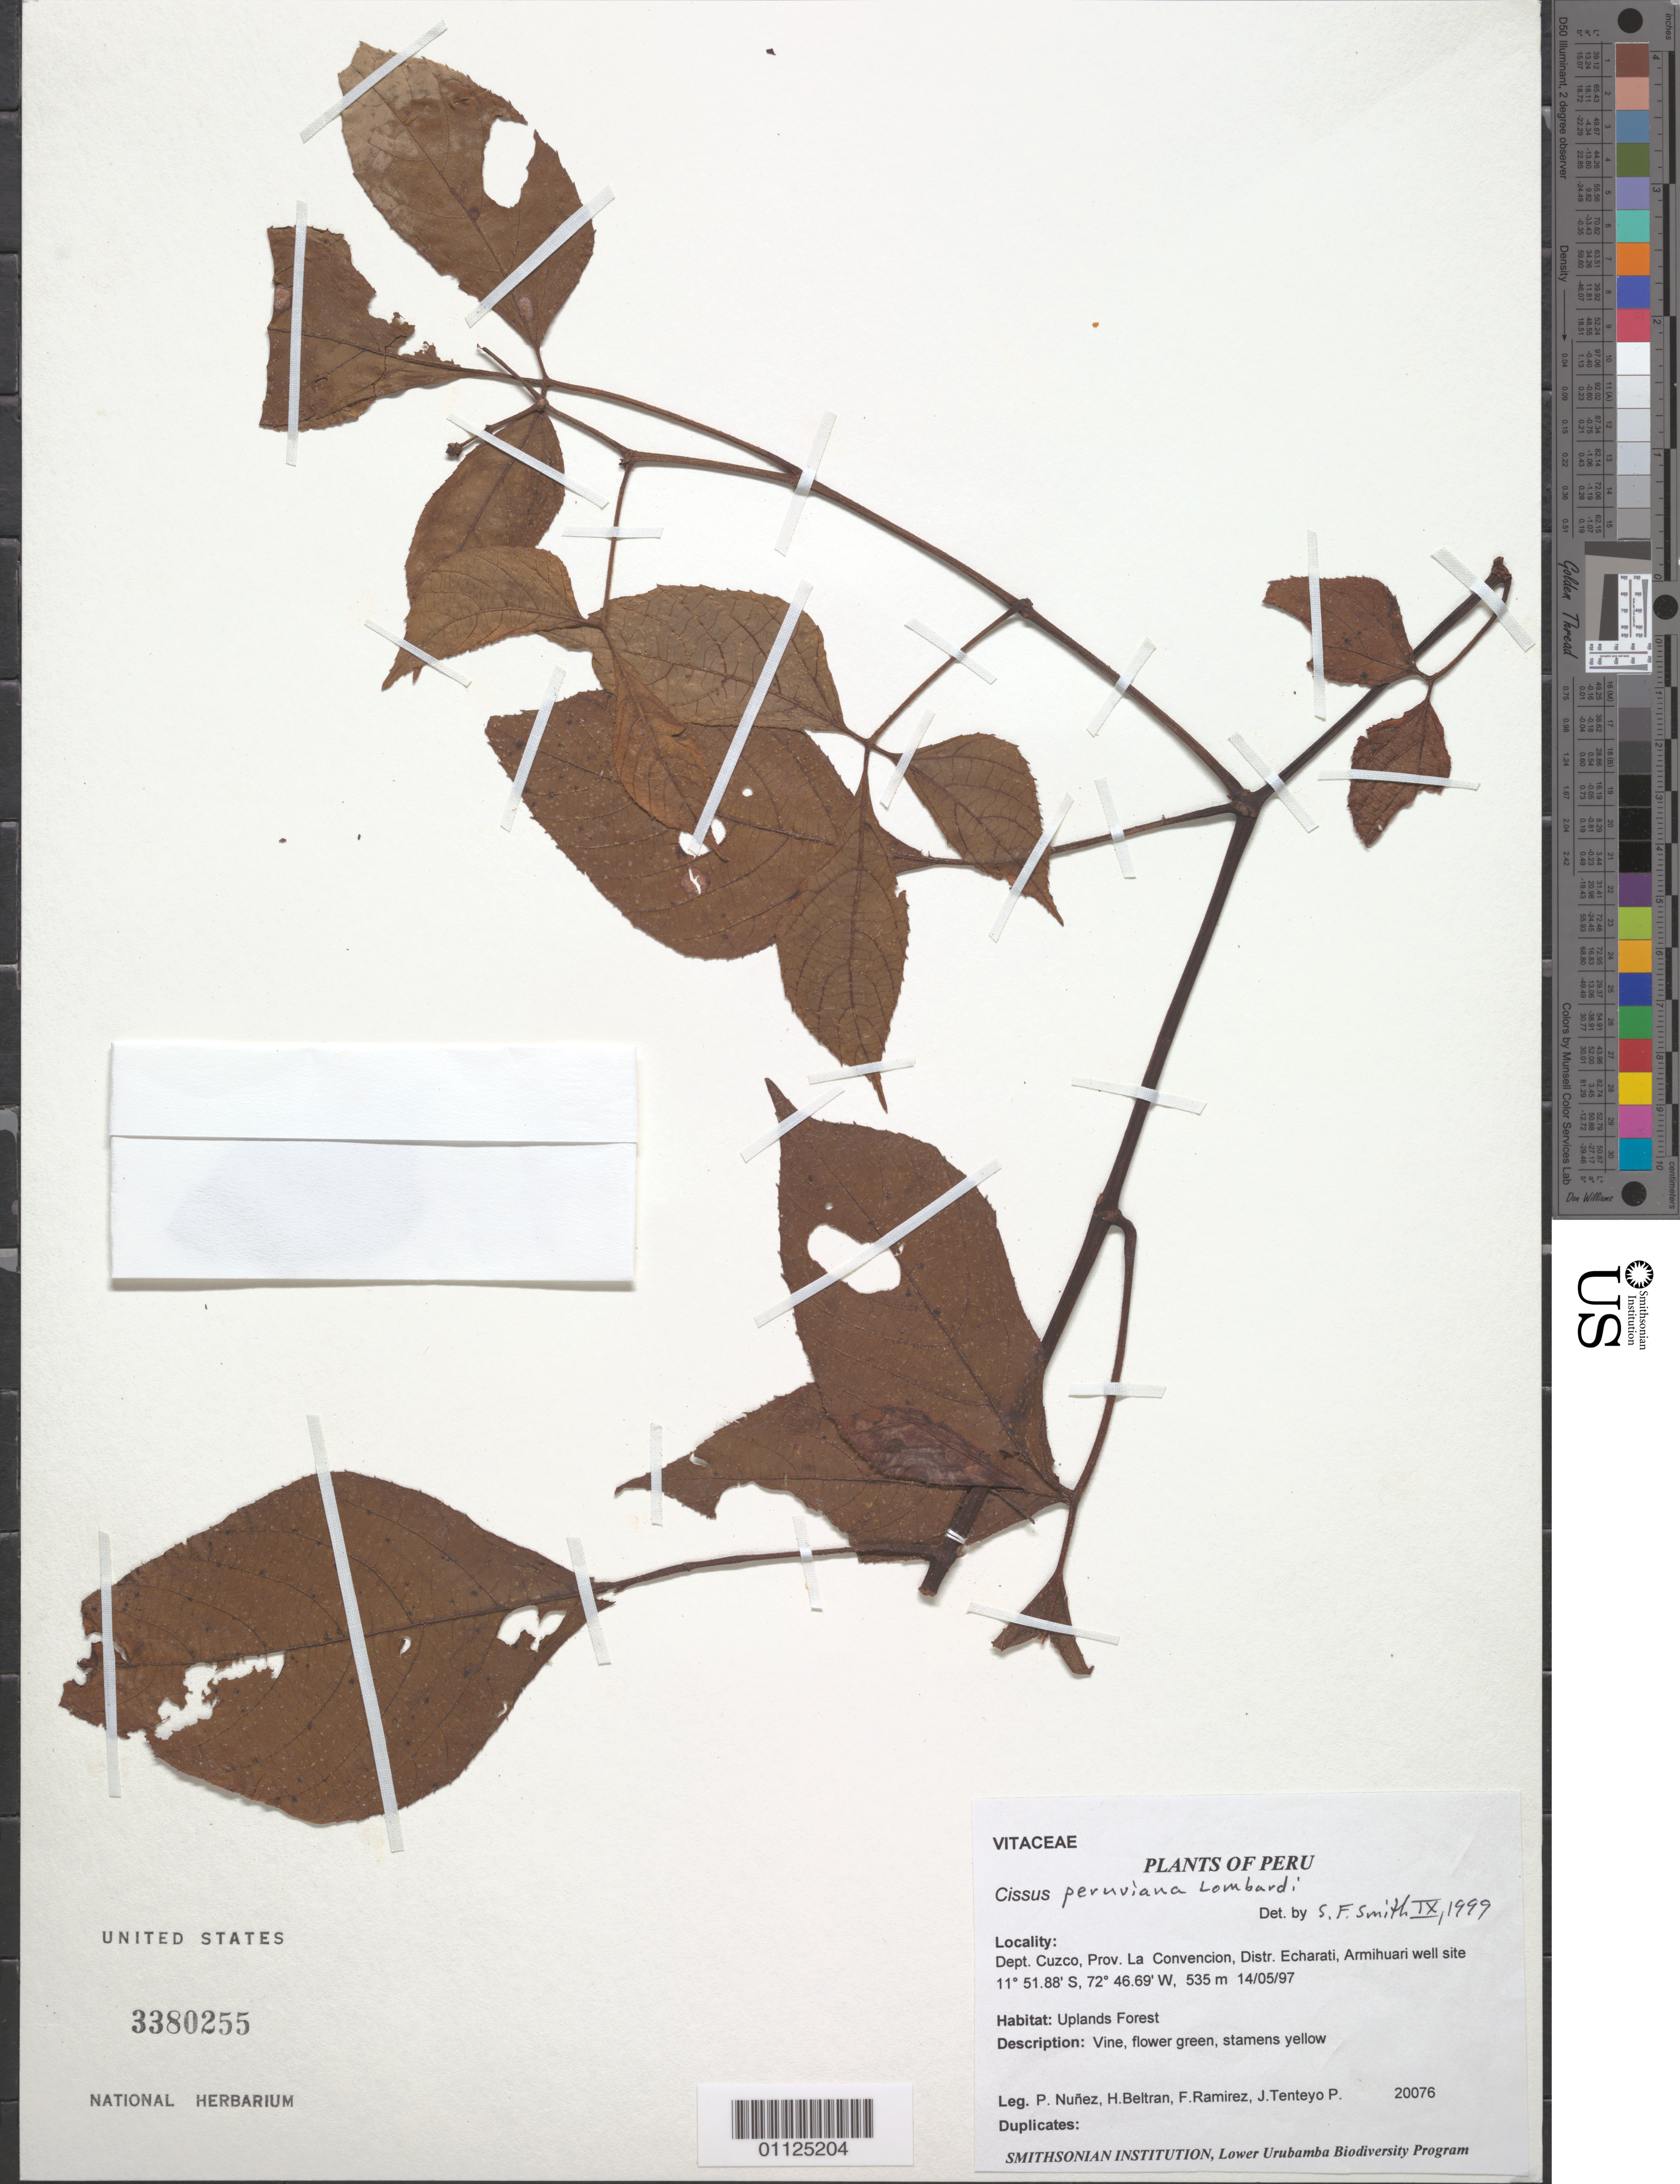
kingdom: Plantae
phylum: Tracheophyta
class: Magnoliopsida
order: Vitales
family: Vitaceae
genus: Cissus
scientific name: Cissus peruviana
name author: Lombardi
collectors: P. Nuñez V., H. Beltrán, F. Ramirez & J. Tenteyo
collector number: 20076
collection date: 1997-05-14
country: Peru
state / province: Cusco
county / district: La Convención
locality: Prov. La Convencion. Armihuari well site.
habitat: Uplands forest. Vine.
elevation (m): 535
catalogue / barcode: US 3380255